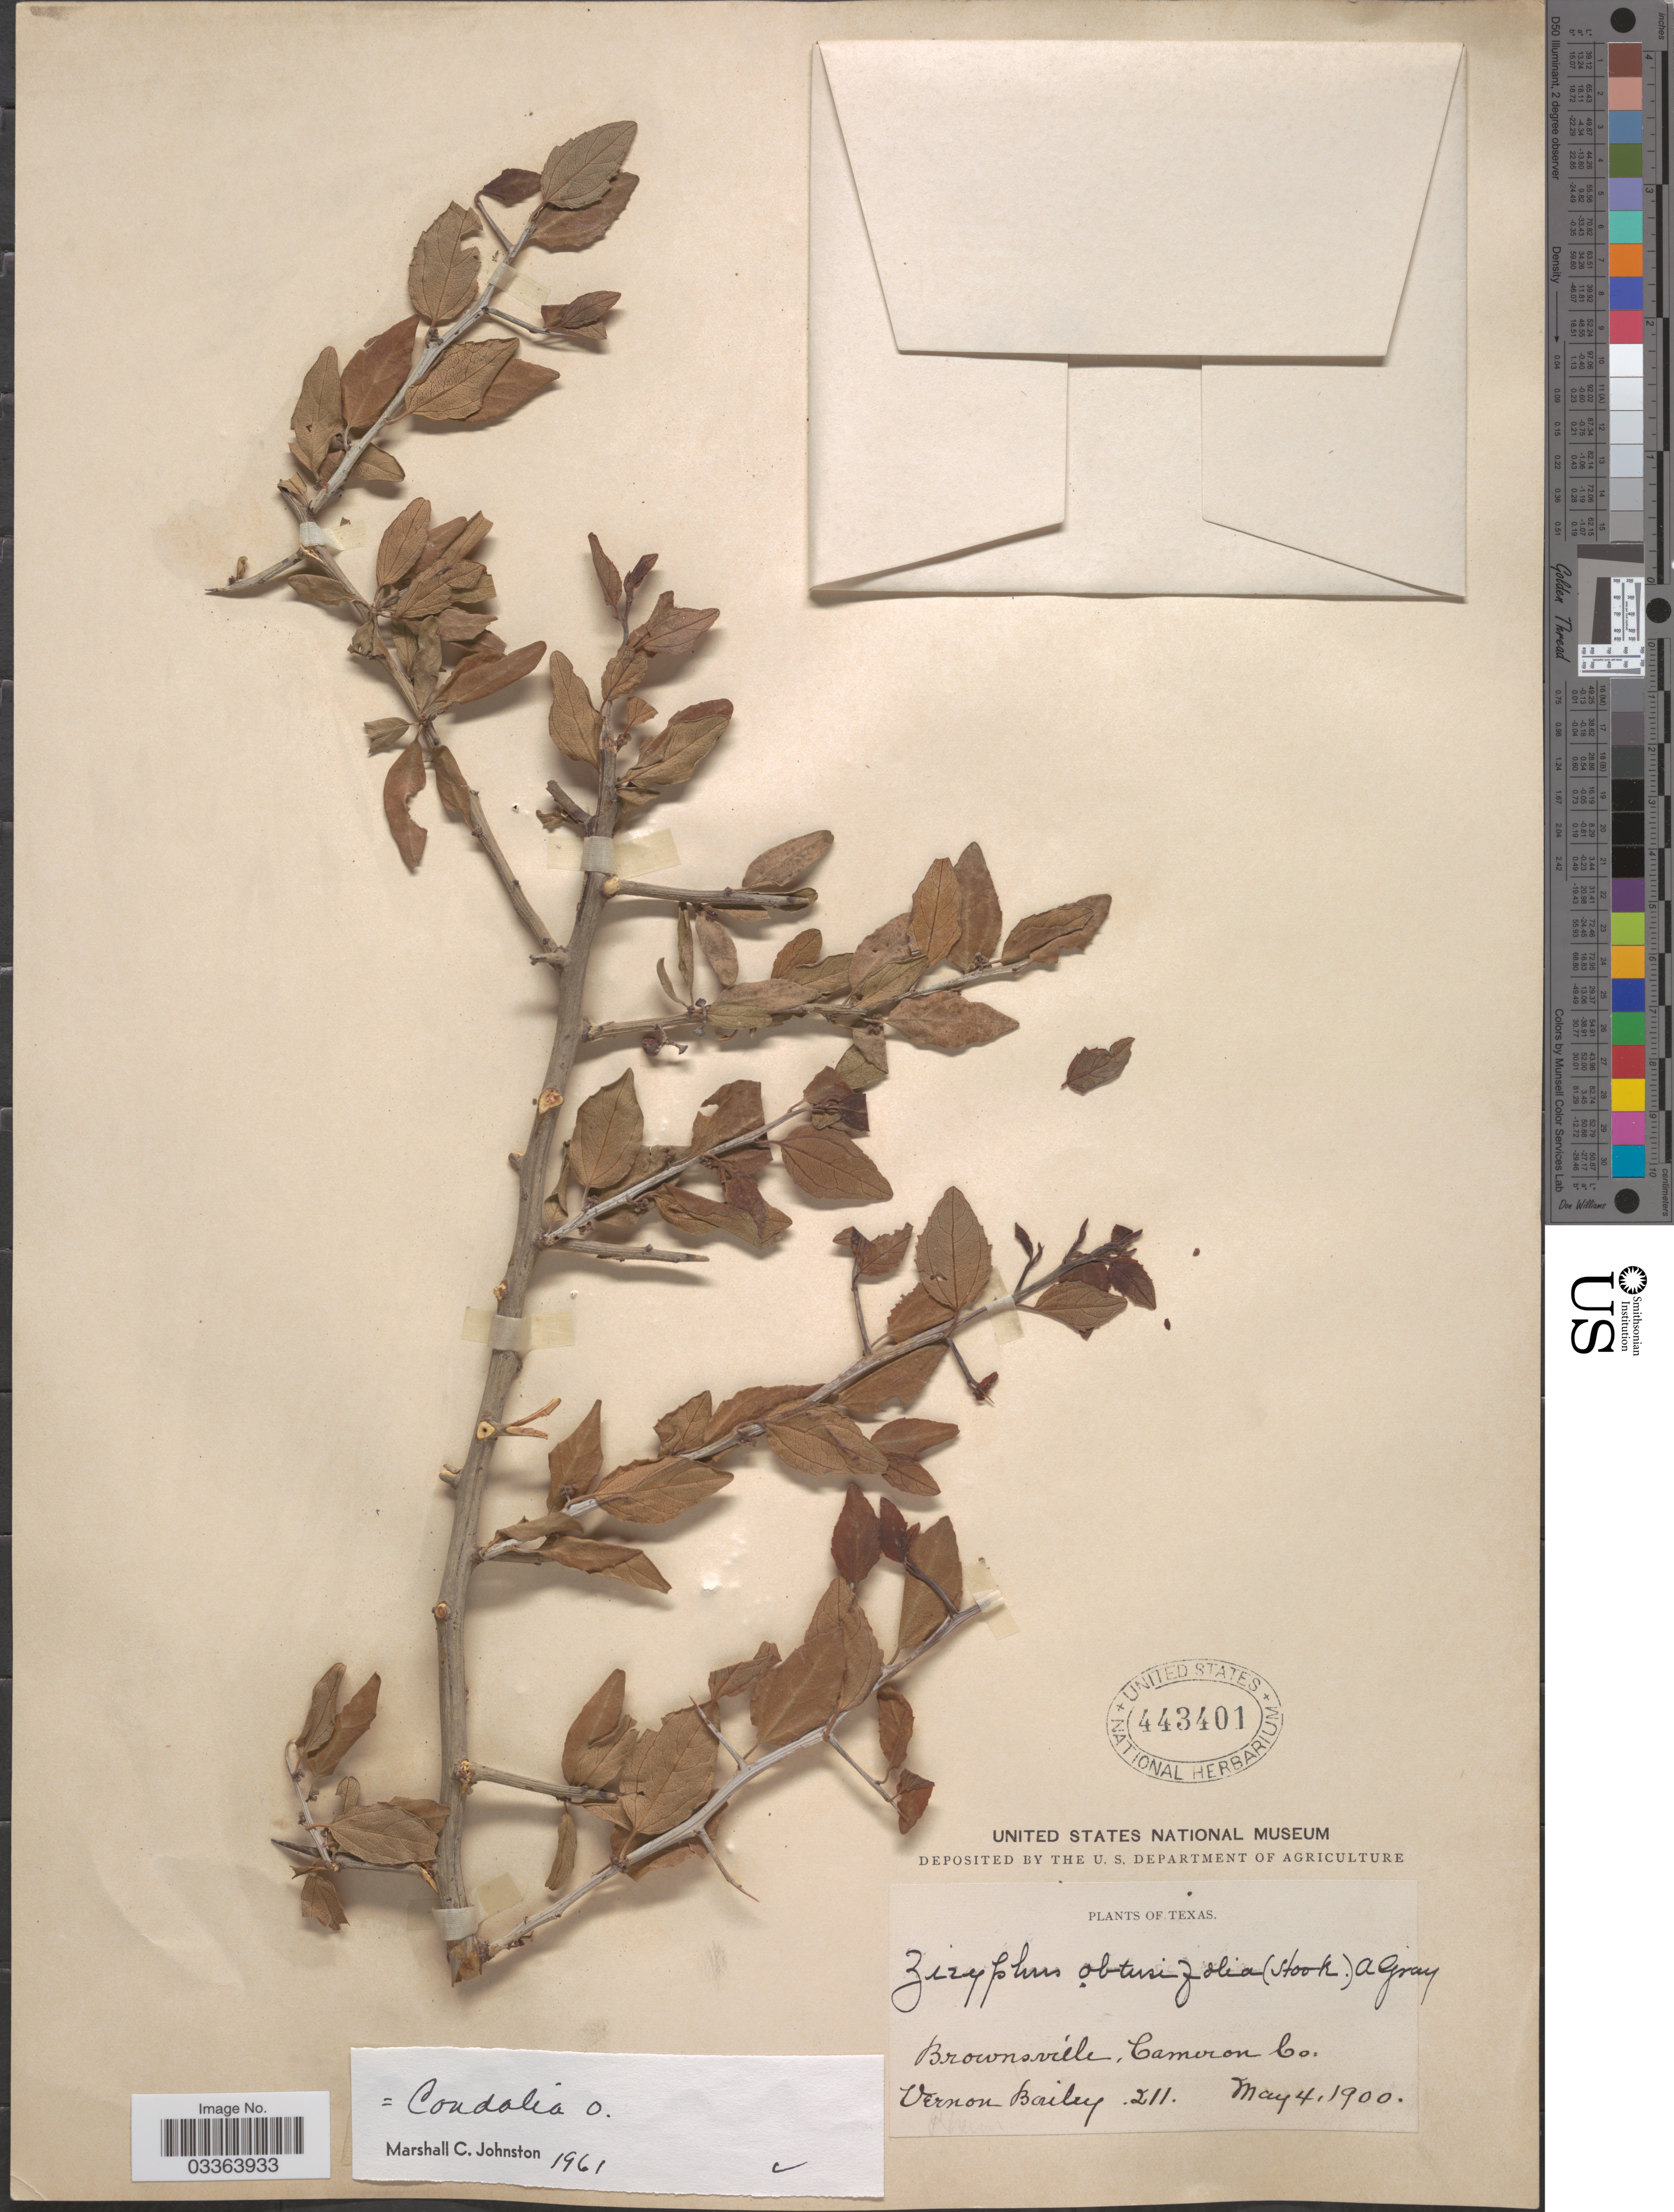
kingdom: Plantae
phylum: Tracheophyta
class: Magnoliopsida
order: Rosales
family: Rhamnaceae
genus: Sarcomphalus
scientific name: Sarcomphalus obtusifolius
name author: (Hook. ex Torr. & A. Gray) Hauenschild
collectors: V. O. Bailey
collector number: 211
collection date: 1900-05-04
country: United States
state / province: Texas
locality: Brownsville, Cameron Co.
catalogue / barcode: US 443401